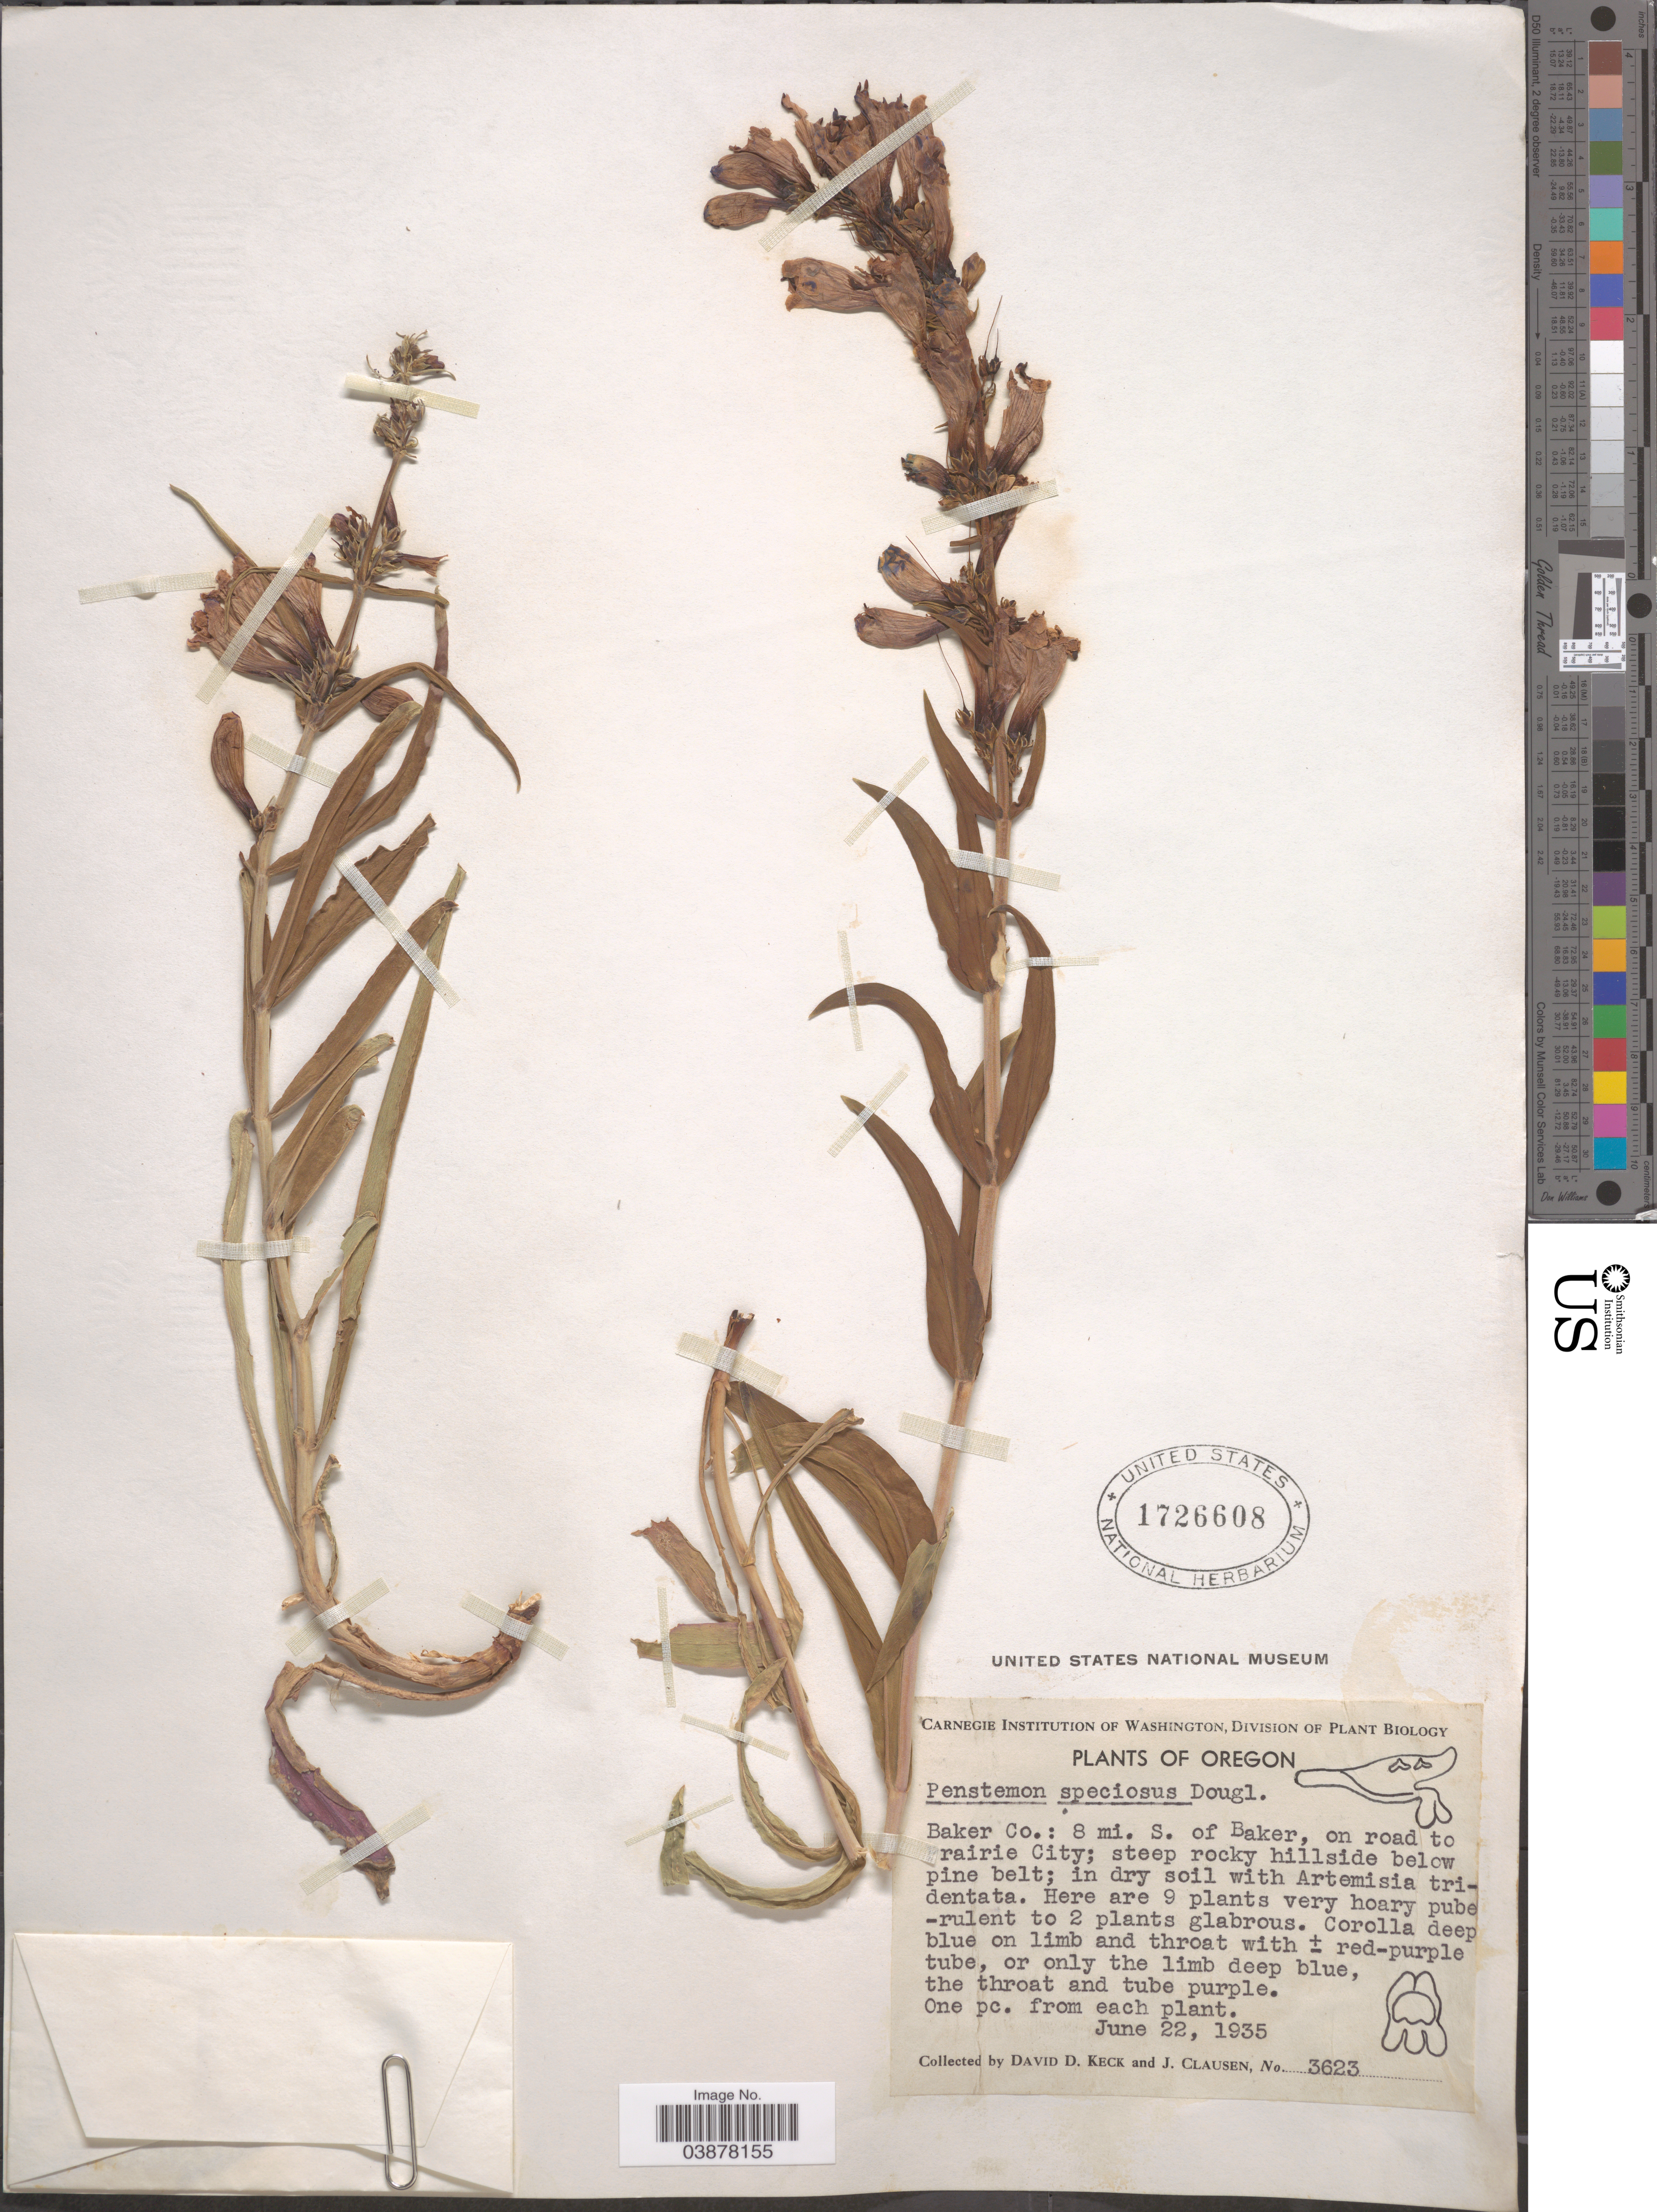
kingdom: Plantae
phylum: Tracheophyta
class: Magnoliopsida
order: Lamiales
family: Plantaginaceae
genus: Penstemon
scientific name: Penstemon speciosus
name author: Douglas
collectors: D. D. Keck & J. Clausen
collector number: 3623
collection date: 1935-06-22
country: United States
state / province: Oregon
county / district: Baker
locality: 8 mi. S. of Baker, on road to Prairie City.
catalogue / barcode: US 1726608